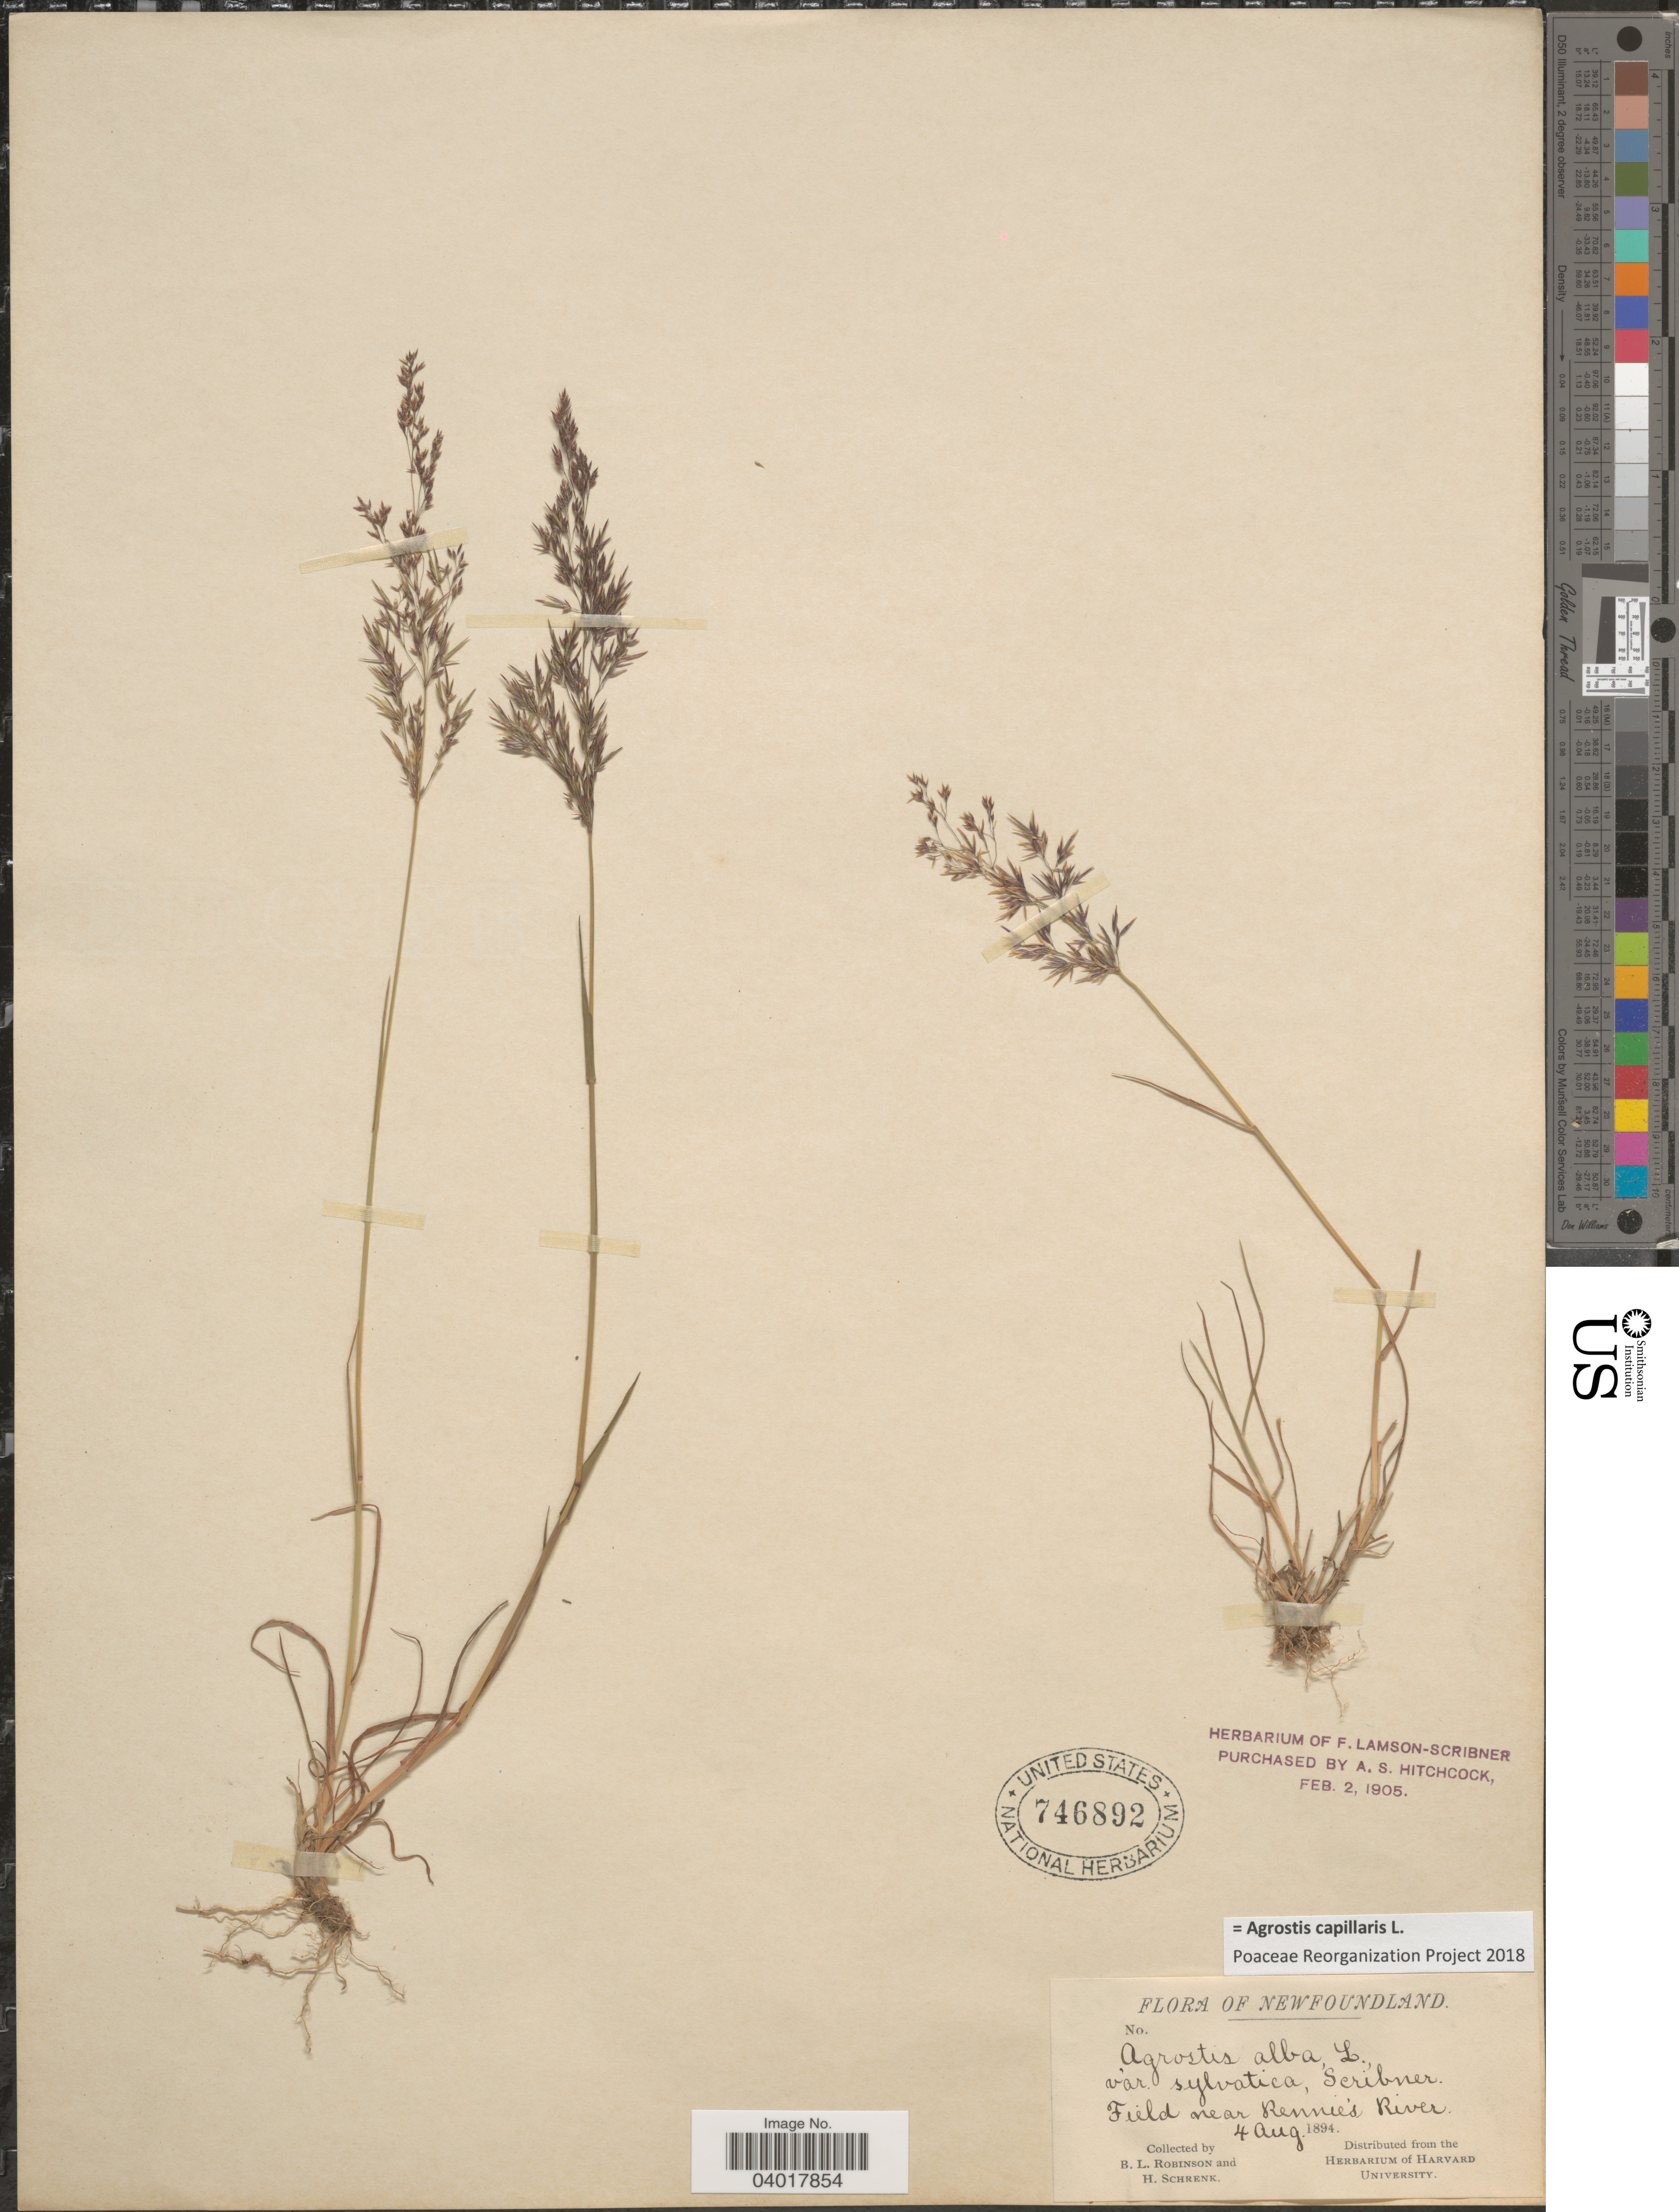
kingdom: Plantae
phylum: Tracheophyta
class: Liliopsida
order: Poales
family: Poaceae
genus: Agrostis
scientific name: Agrostis capillaris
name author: L.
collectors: B. L. Robinson & H. Schrenk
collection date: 1894-08-04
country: Canada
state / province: Newfoundland and Labrador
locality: Field near Rennie's River.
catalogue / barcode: US 746892